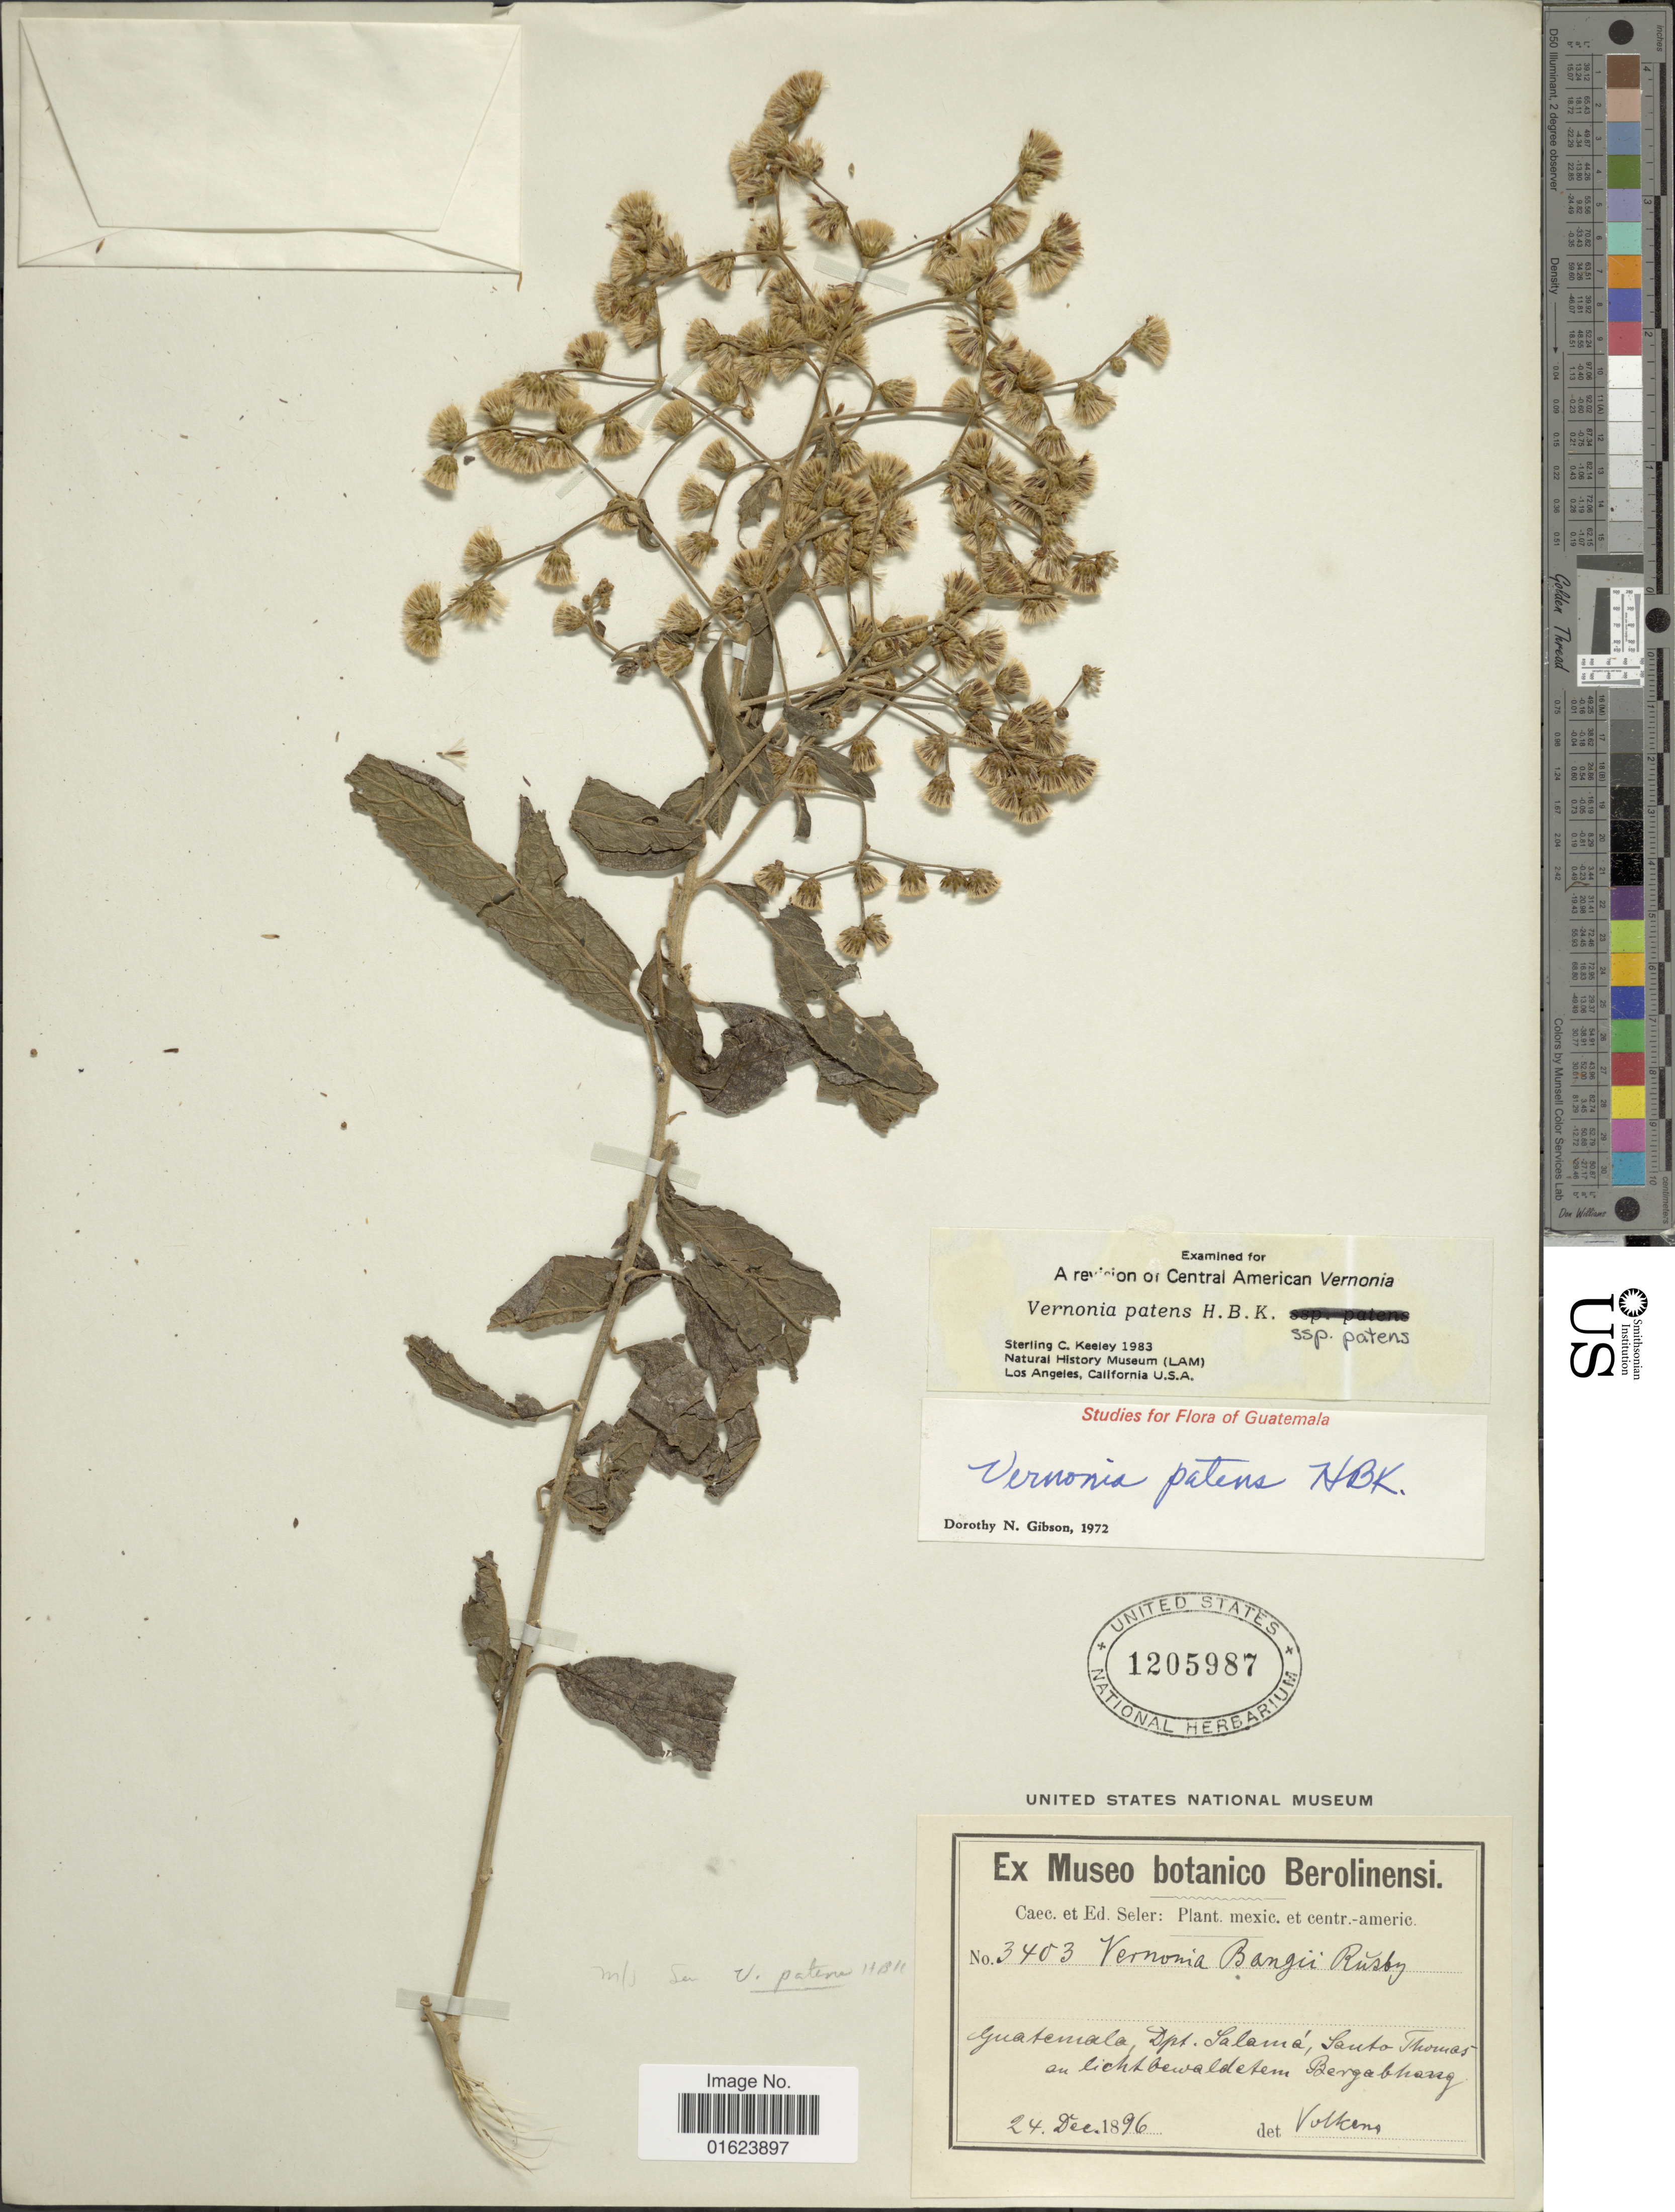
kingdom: Plantae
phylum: Tracheophyta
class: Magnoliopsida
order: Asterales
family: Asteraceae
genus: Vernonanthura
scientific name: Vernonanthura patens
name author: (Kunth) H. Rob.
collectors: ex Caec. et Ed Seler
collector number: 3403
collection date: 1896-12-24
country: Guatemala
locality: Plant. mexic. et centr.-americ. Guatemala, Dpt. Salama, Santo Thomas.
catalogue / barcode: US 1205987